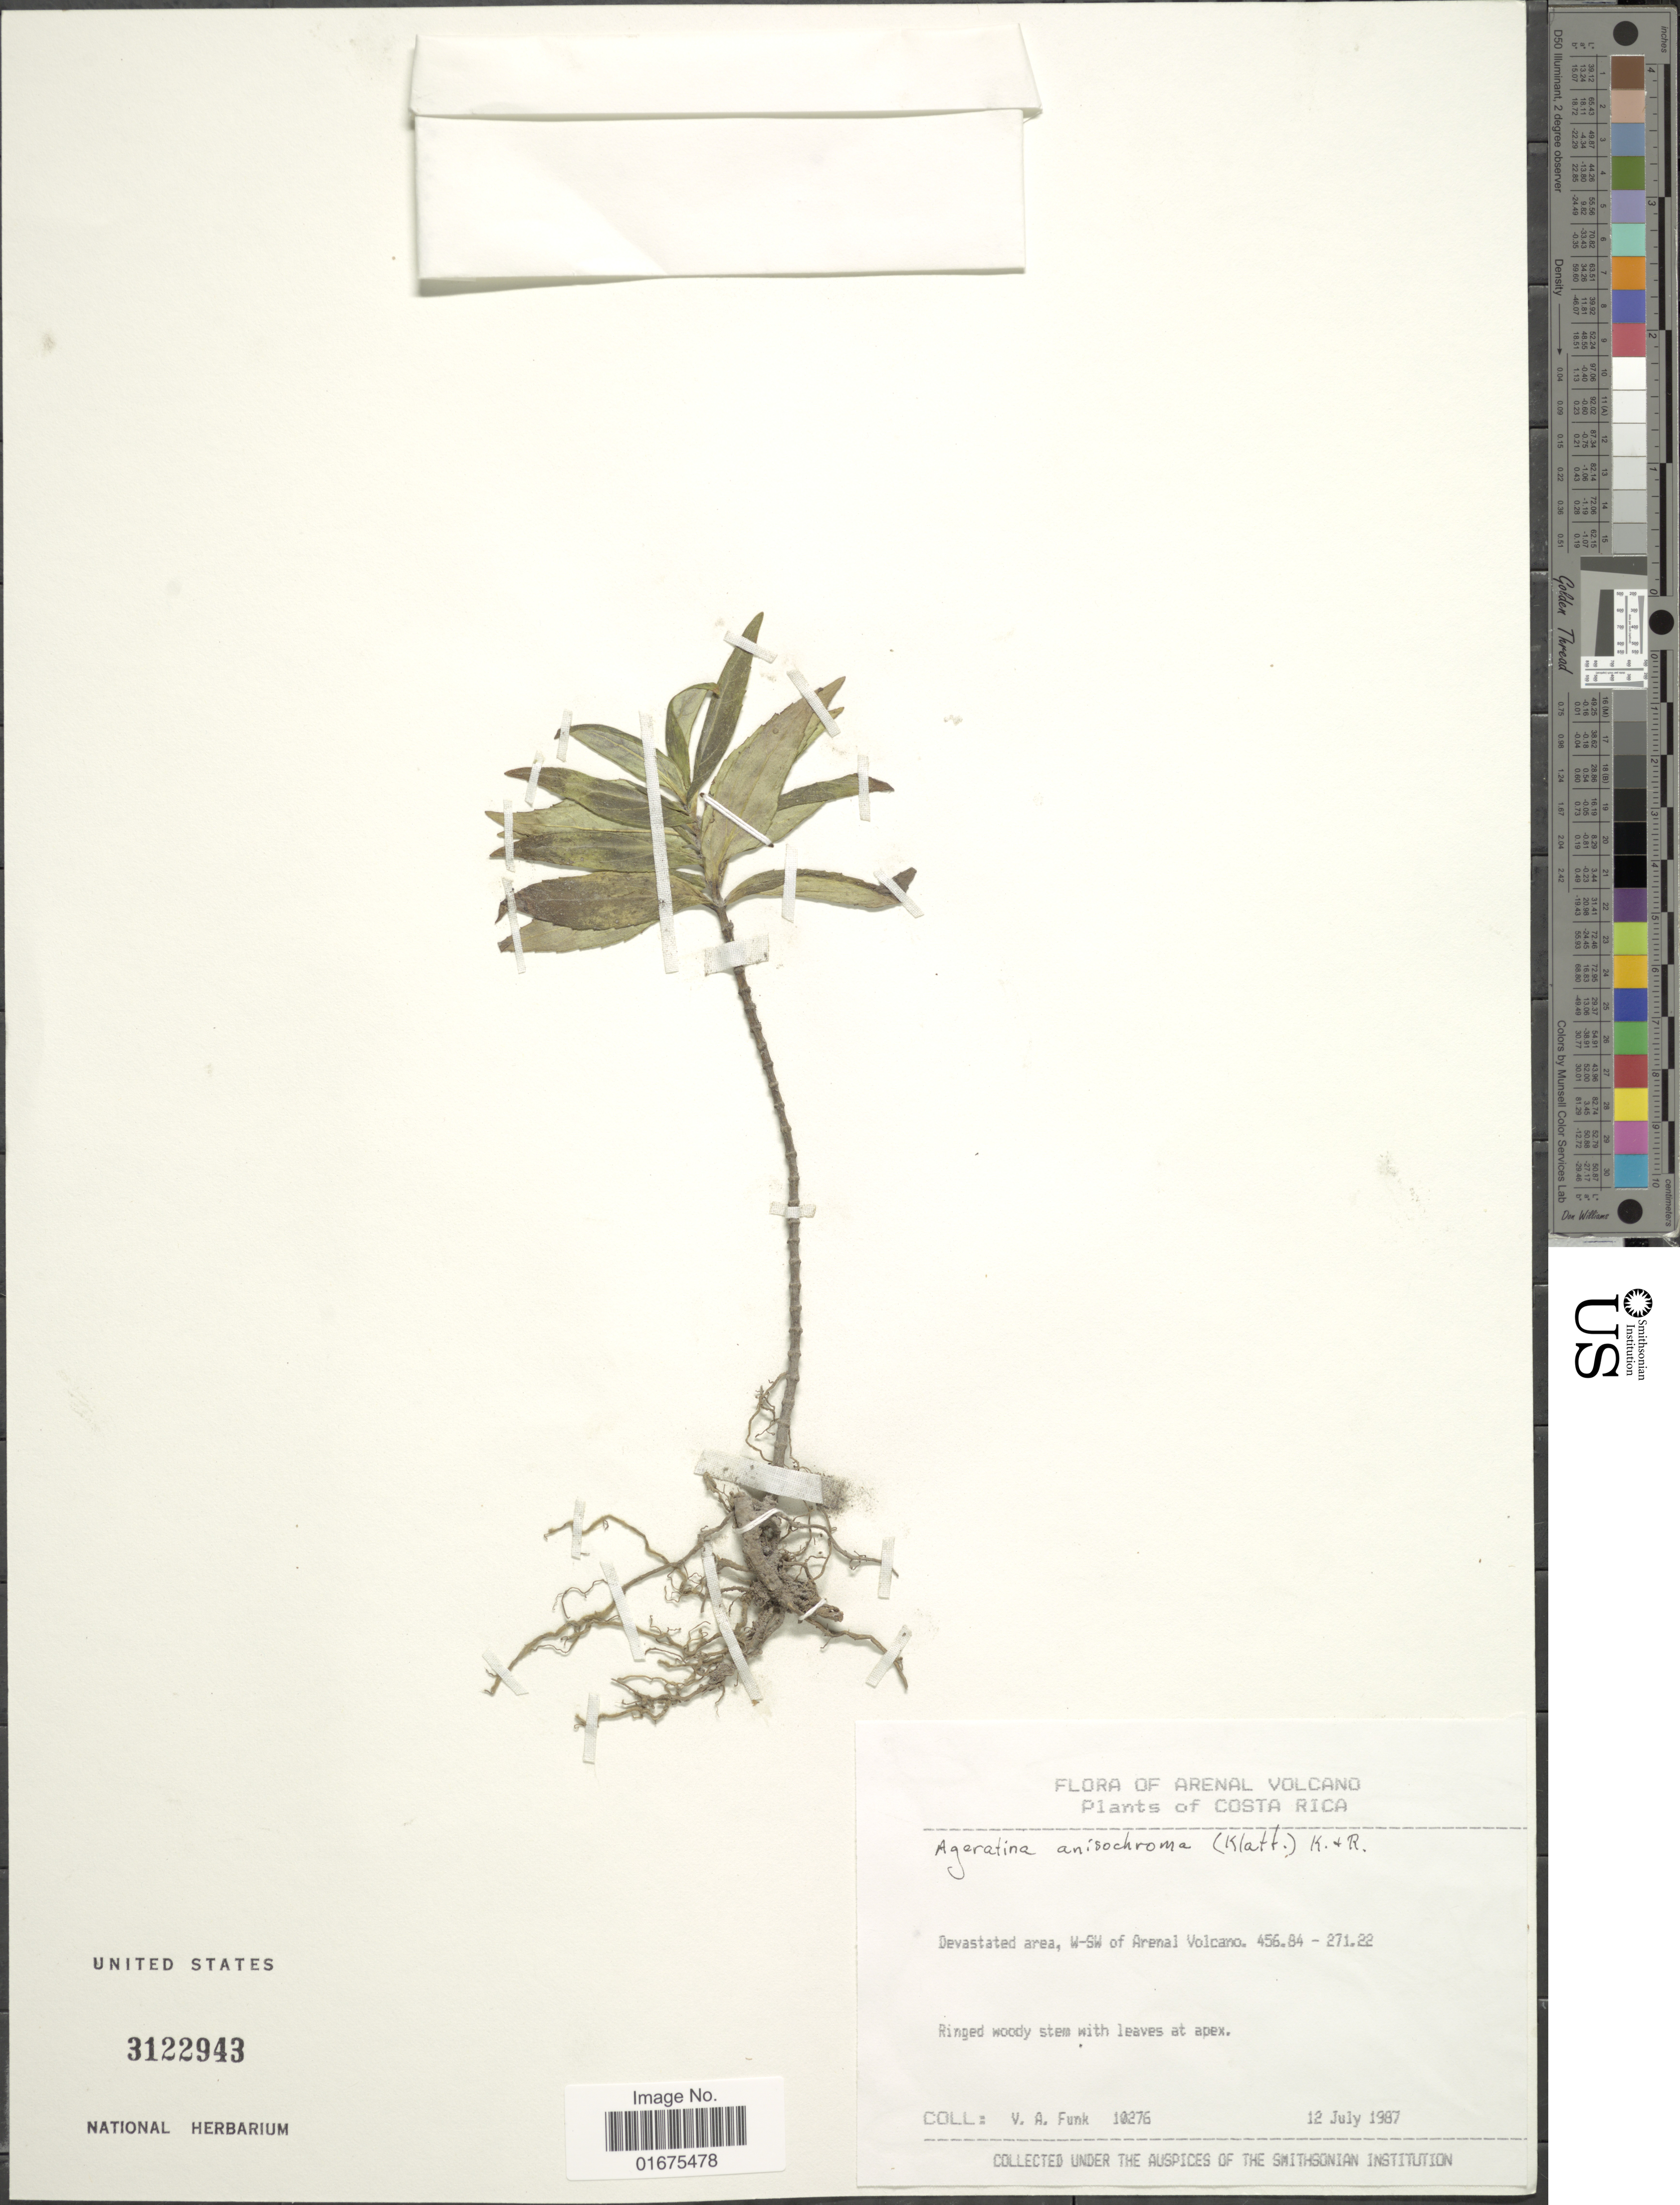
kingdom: Plantae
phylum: Tracheophyta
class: Magnoliopsida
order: Asterales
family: Asteraceae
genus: Ageratina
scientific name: Ageratina anisochroma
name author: (Klatt) R.M. King & H. Rob.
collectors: V. Funk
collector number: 10276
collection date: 1987-07-12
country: Costa Rica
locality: Arenal Volcano, Devastated area, W-SW of Arenal Volcano 456.84 - 271.22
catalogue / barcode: US 3122943